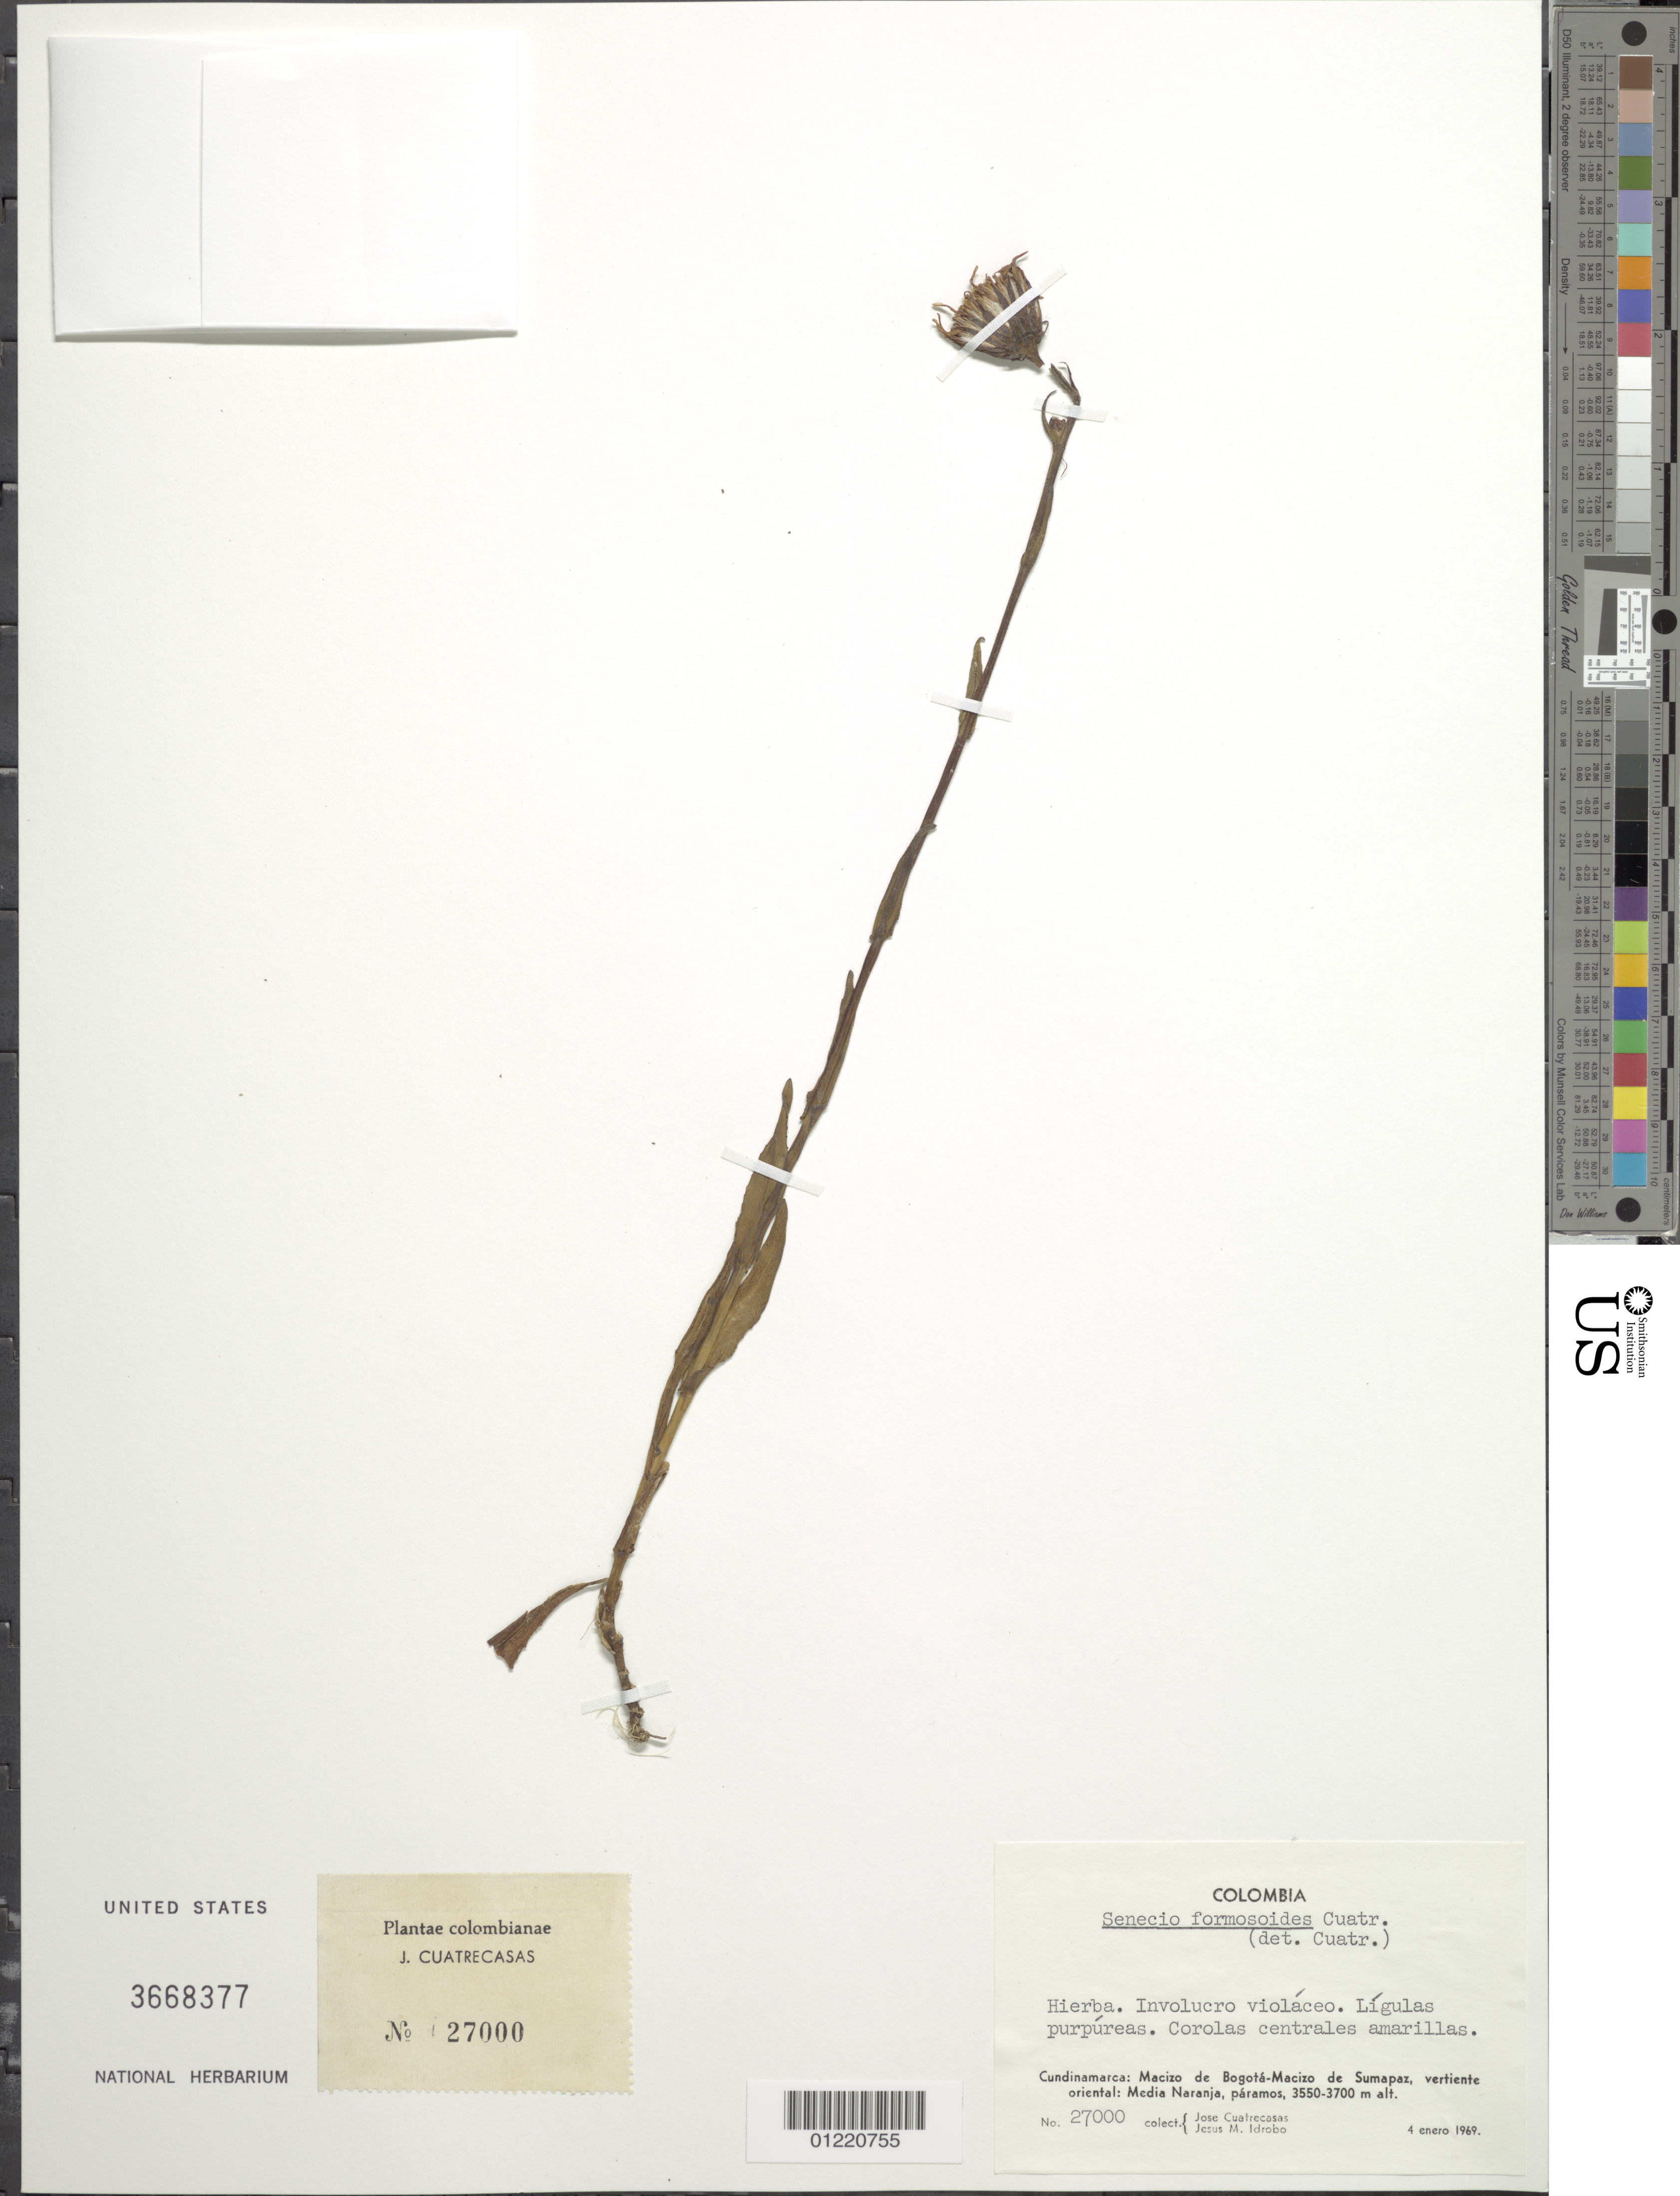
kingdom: Plantae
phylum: Tracheophyta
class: Magnoliopsida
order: Asterales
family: Asteraceae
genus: Senecio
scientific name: Senecio formosoides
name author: Cuatrec.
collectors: J. Cuatrecasas & J. M. Idrobo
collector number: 27000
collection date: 1969-01-04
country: Colombia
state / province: Cundinamarca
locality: Macizo de Bogota-Macizo de Sumapaz, vertiente oriental: Media Naranja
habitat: Paramos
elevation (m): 3550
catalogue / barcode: US 3668377